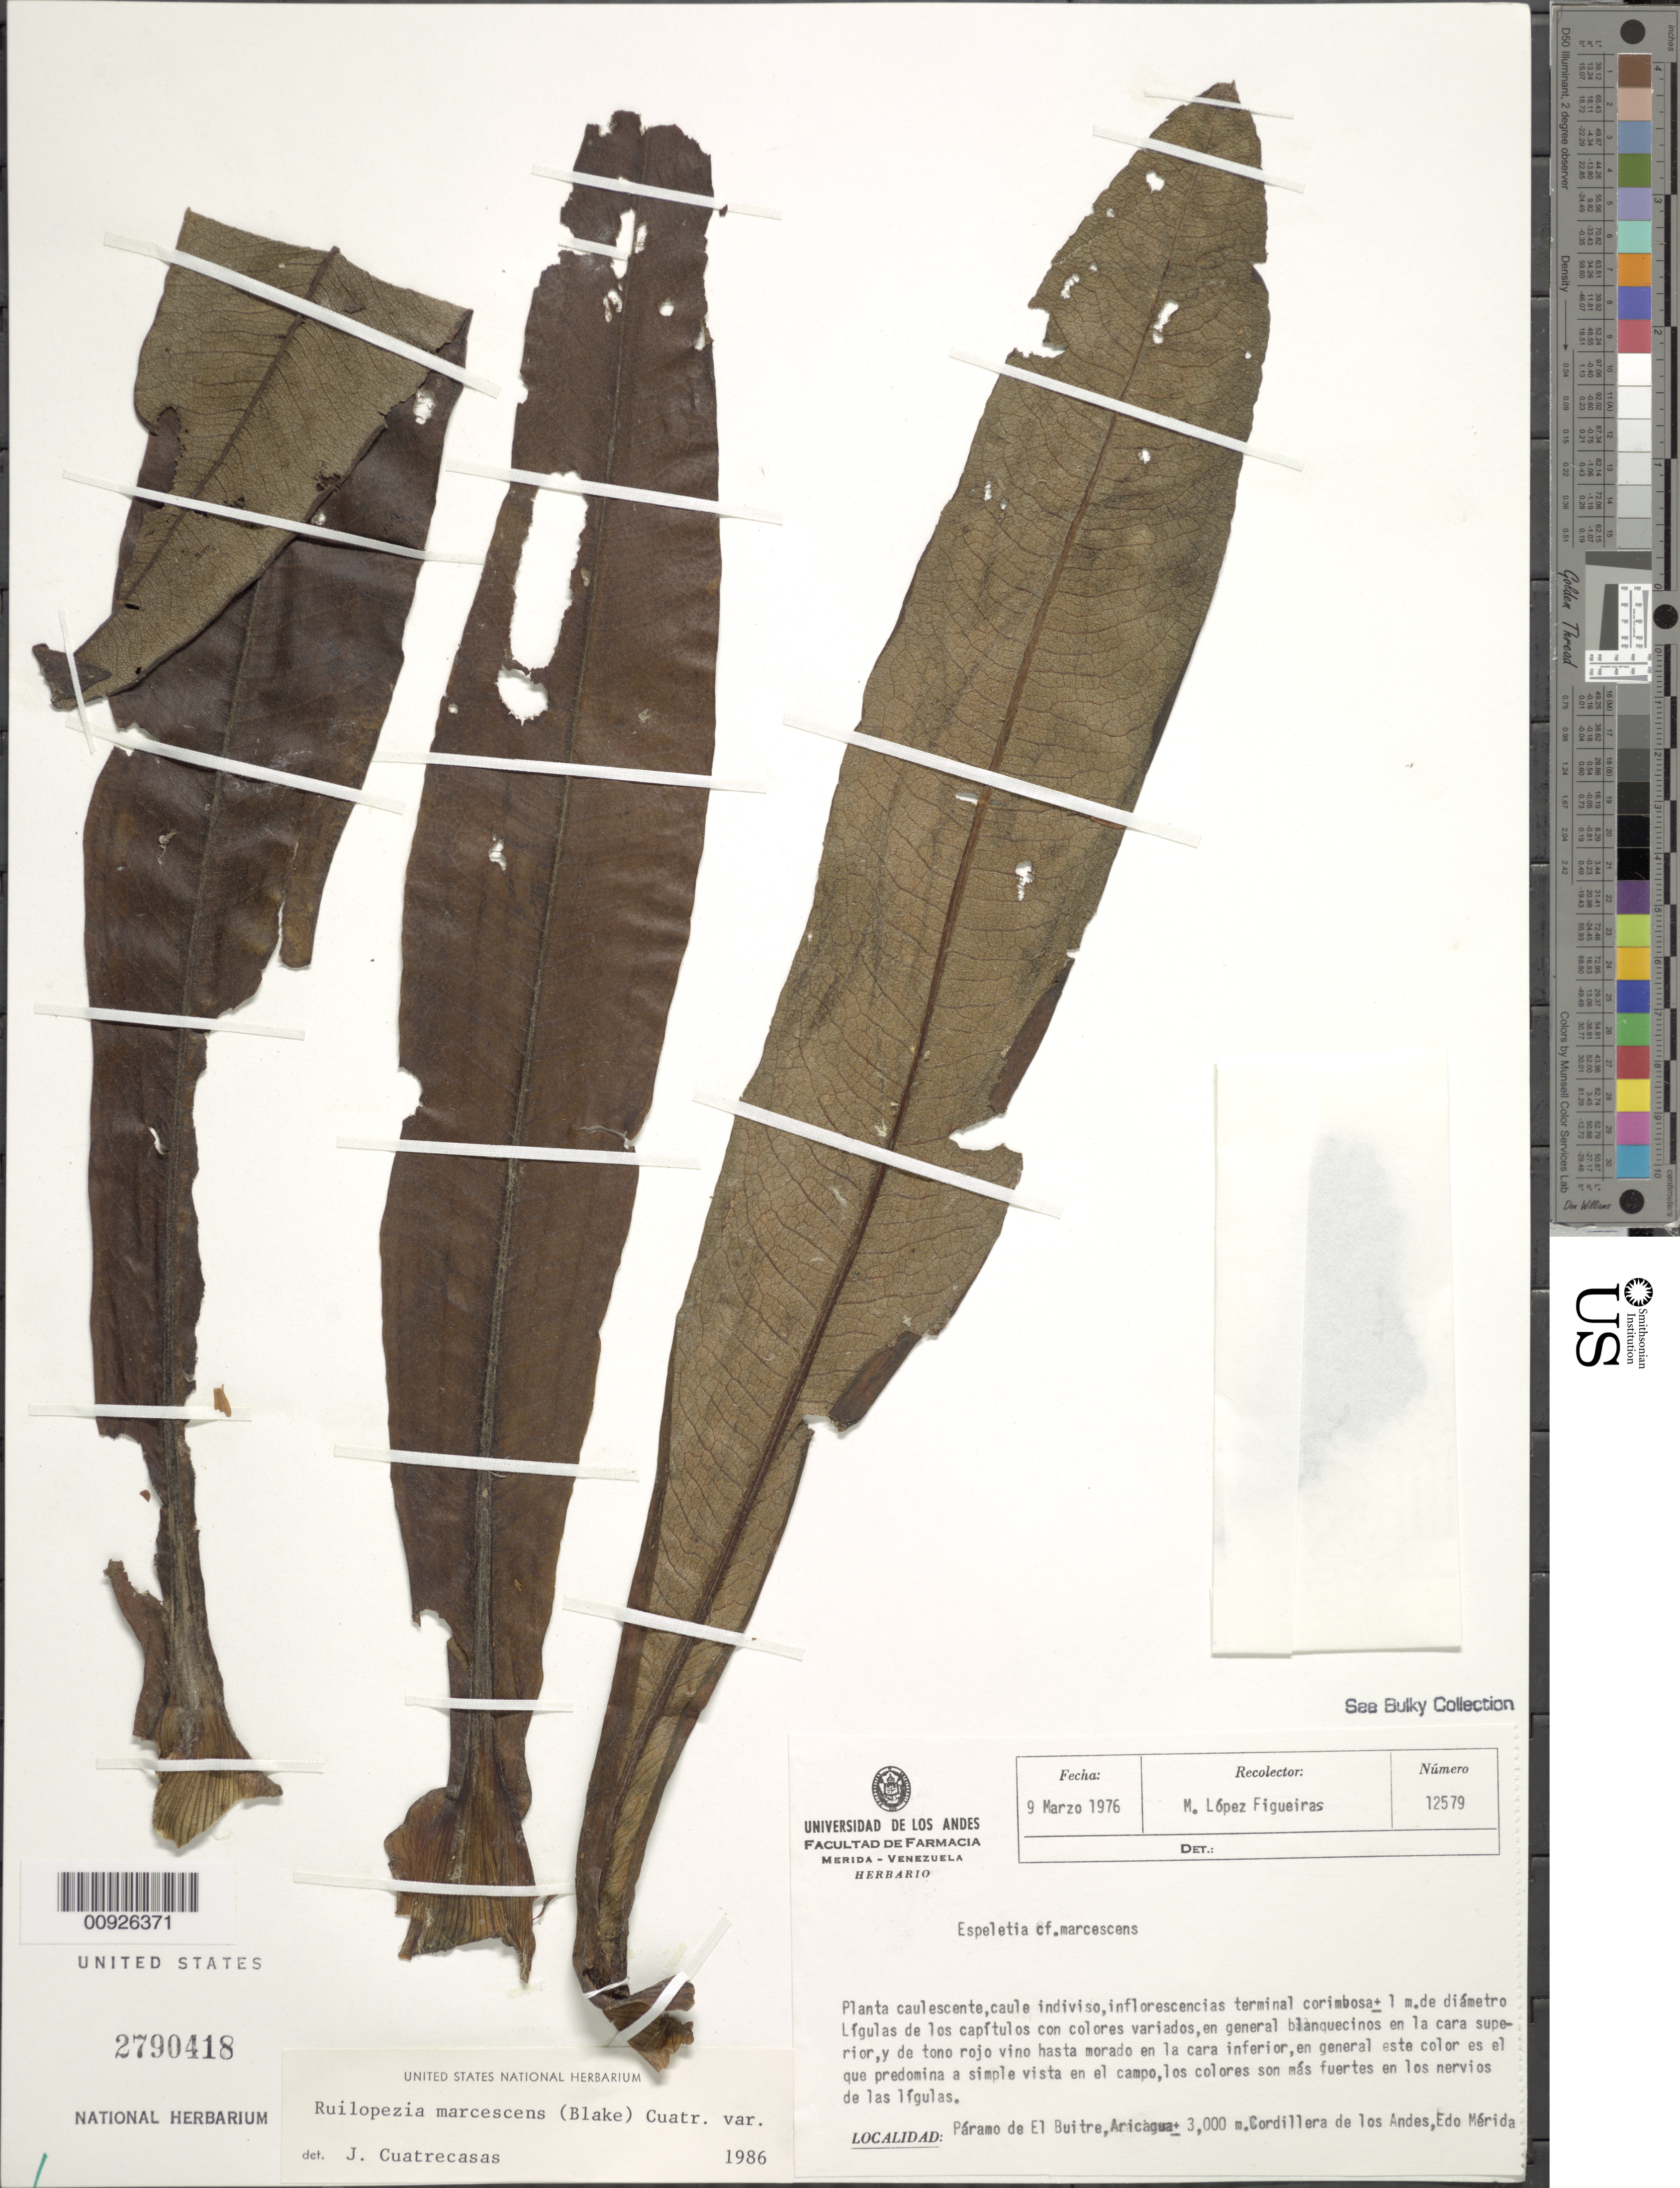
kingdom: Plantae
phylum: Tracheophyta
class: Magnoliopsida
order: Asterales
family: Asteraceae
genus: Ruilopezia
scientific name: Ruilopezia marcescens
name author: (S.F. Blake) Cuatrec.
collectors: M. López Figueiras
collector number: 12579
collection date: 1976-03-09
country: Venezuela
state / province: Mérida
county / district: Aricagua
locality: P. del Buitre. Aricagua, Cordillera de los Andes.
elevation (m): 3000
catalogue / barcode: US 2790418